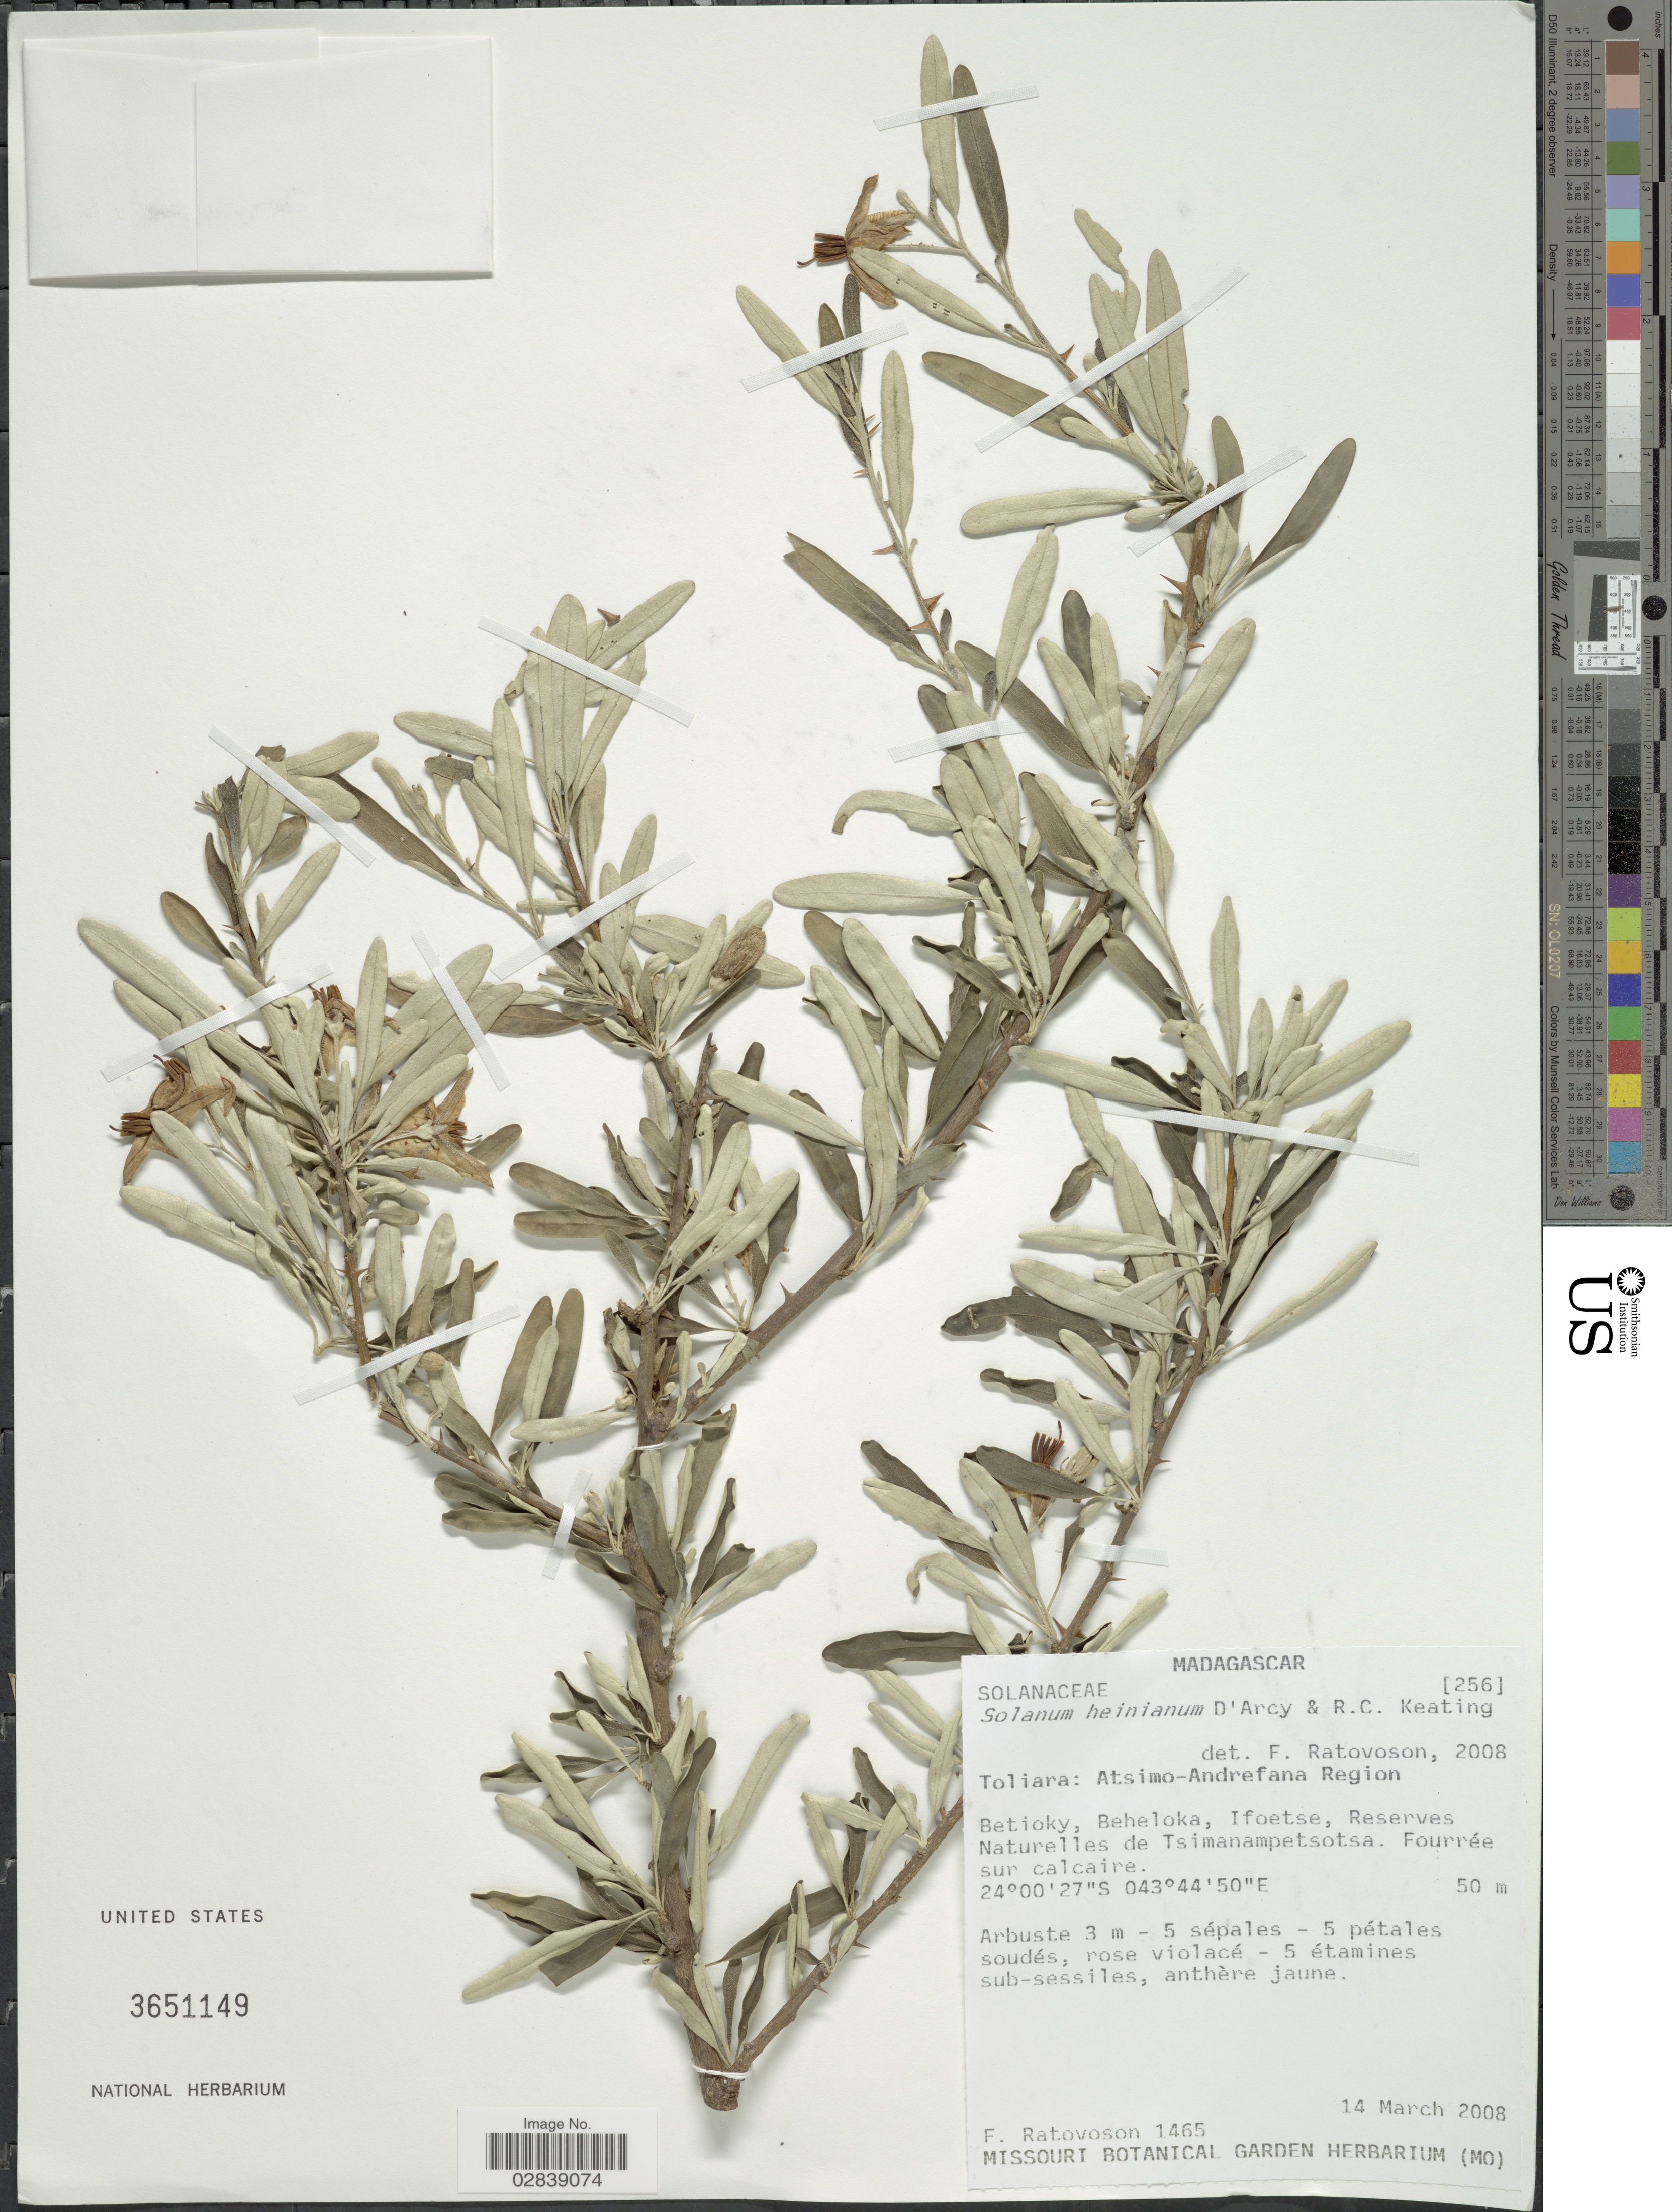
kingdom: Plantae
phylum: Tracheophyta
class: Magnoliopsida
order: Solanales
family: Solanaceae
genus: Solanum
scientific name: Solanum heinianum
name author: D'Arcy &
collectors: F. Ratovoson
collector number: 1465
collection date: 2008-03-14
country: Madagascar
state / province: Atsimo-Andrefana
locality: Atsimo-Andrefana Region. Betioky, Beheloka, Ifoetse, Reserves Naturelles de Tsimanampetsotsa.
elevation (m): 50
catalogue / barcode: US 3651149